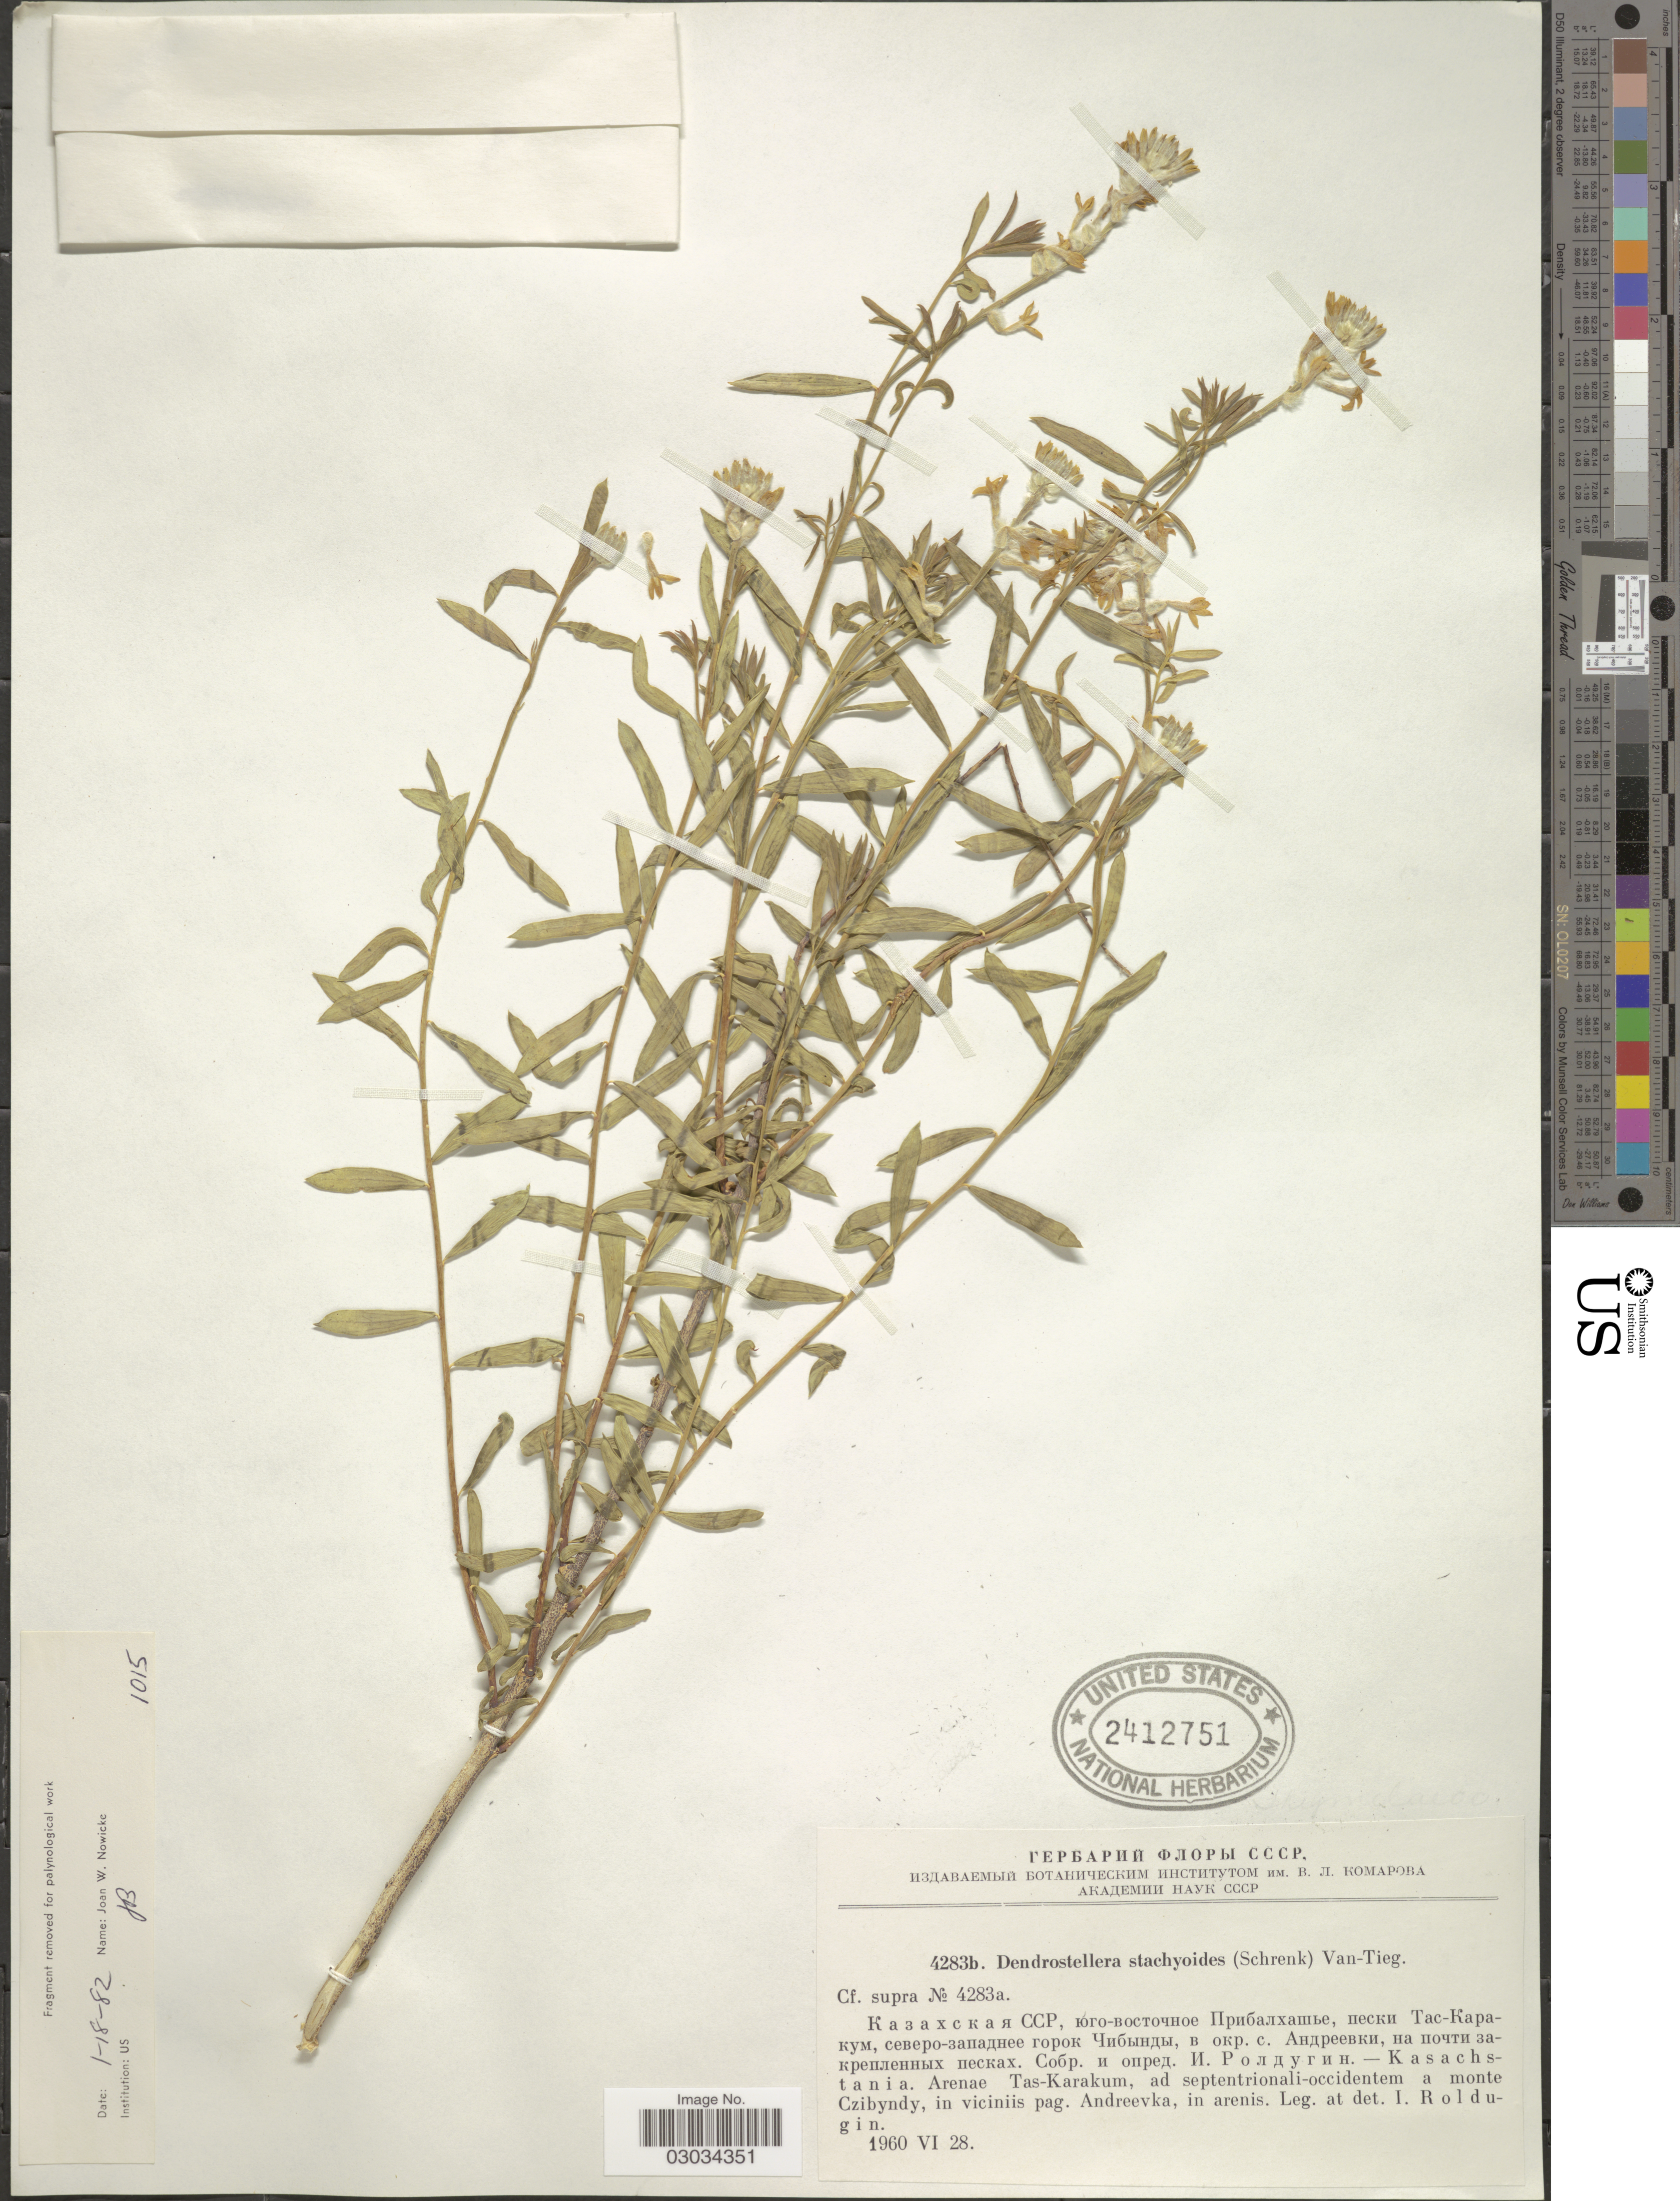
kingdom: Plantae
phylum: Tracheophyta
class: Magnoliopsida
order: Malvales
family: Thymelaeaceae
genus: Stellera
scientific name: Stellera stachyoides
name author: Schrenk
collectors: I. Roldugin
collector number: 4283b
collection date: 1960-06-28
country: Kazakhstan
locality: Kasachstania. Arenae Tas-Karakum, ad septentrionali-occidentem a monte Czibyndy, in viciniis pag. Andreevka, in arenis.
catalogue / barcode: US 2412751